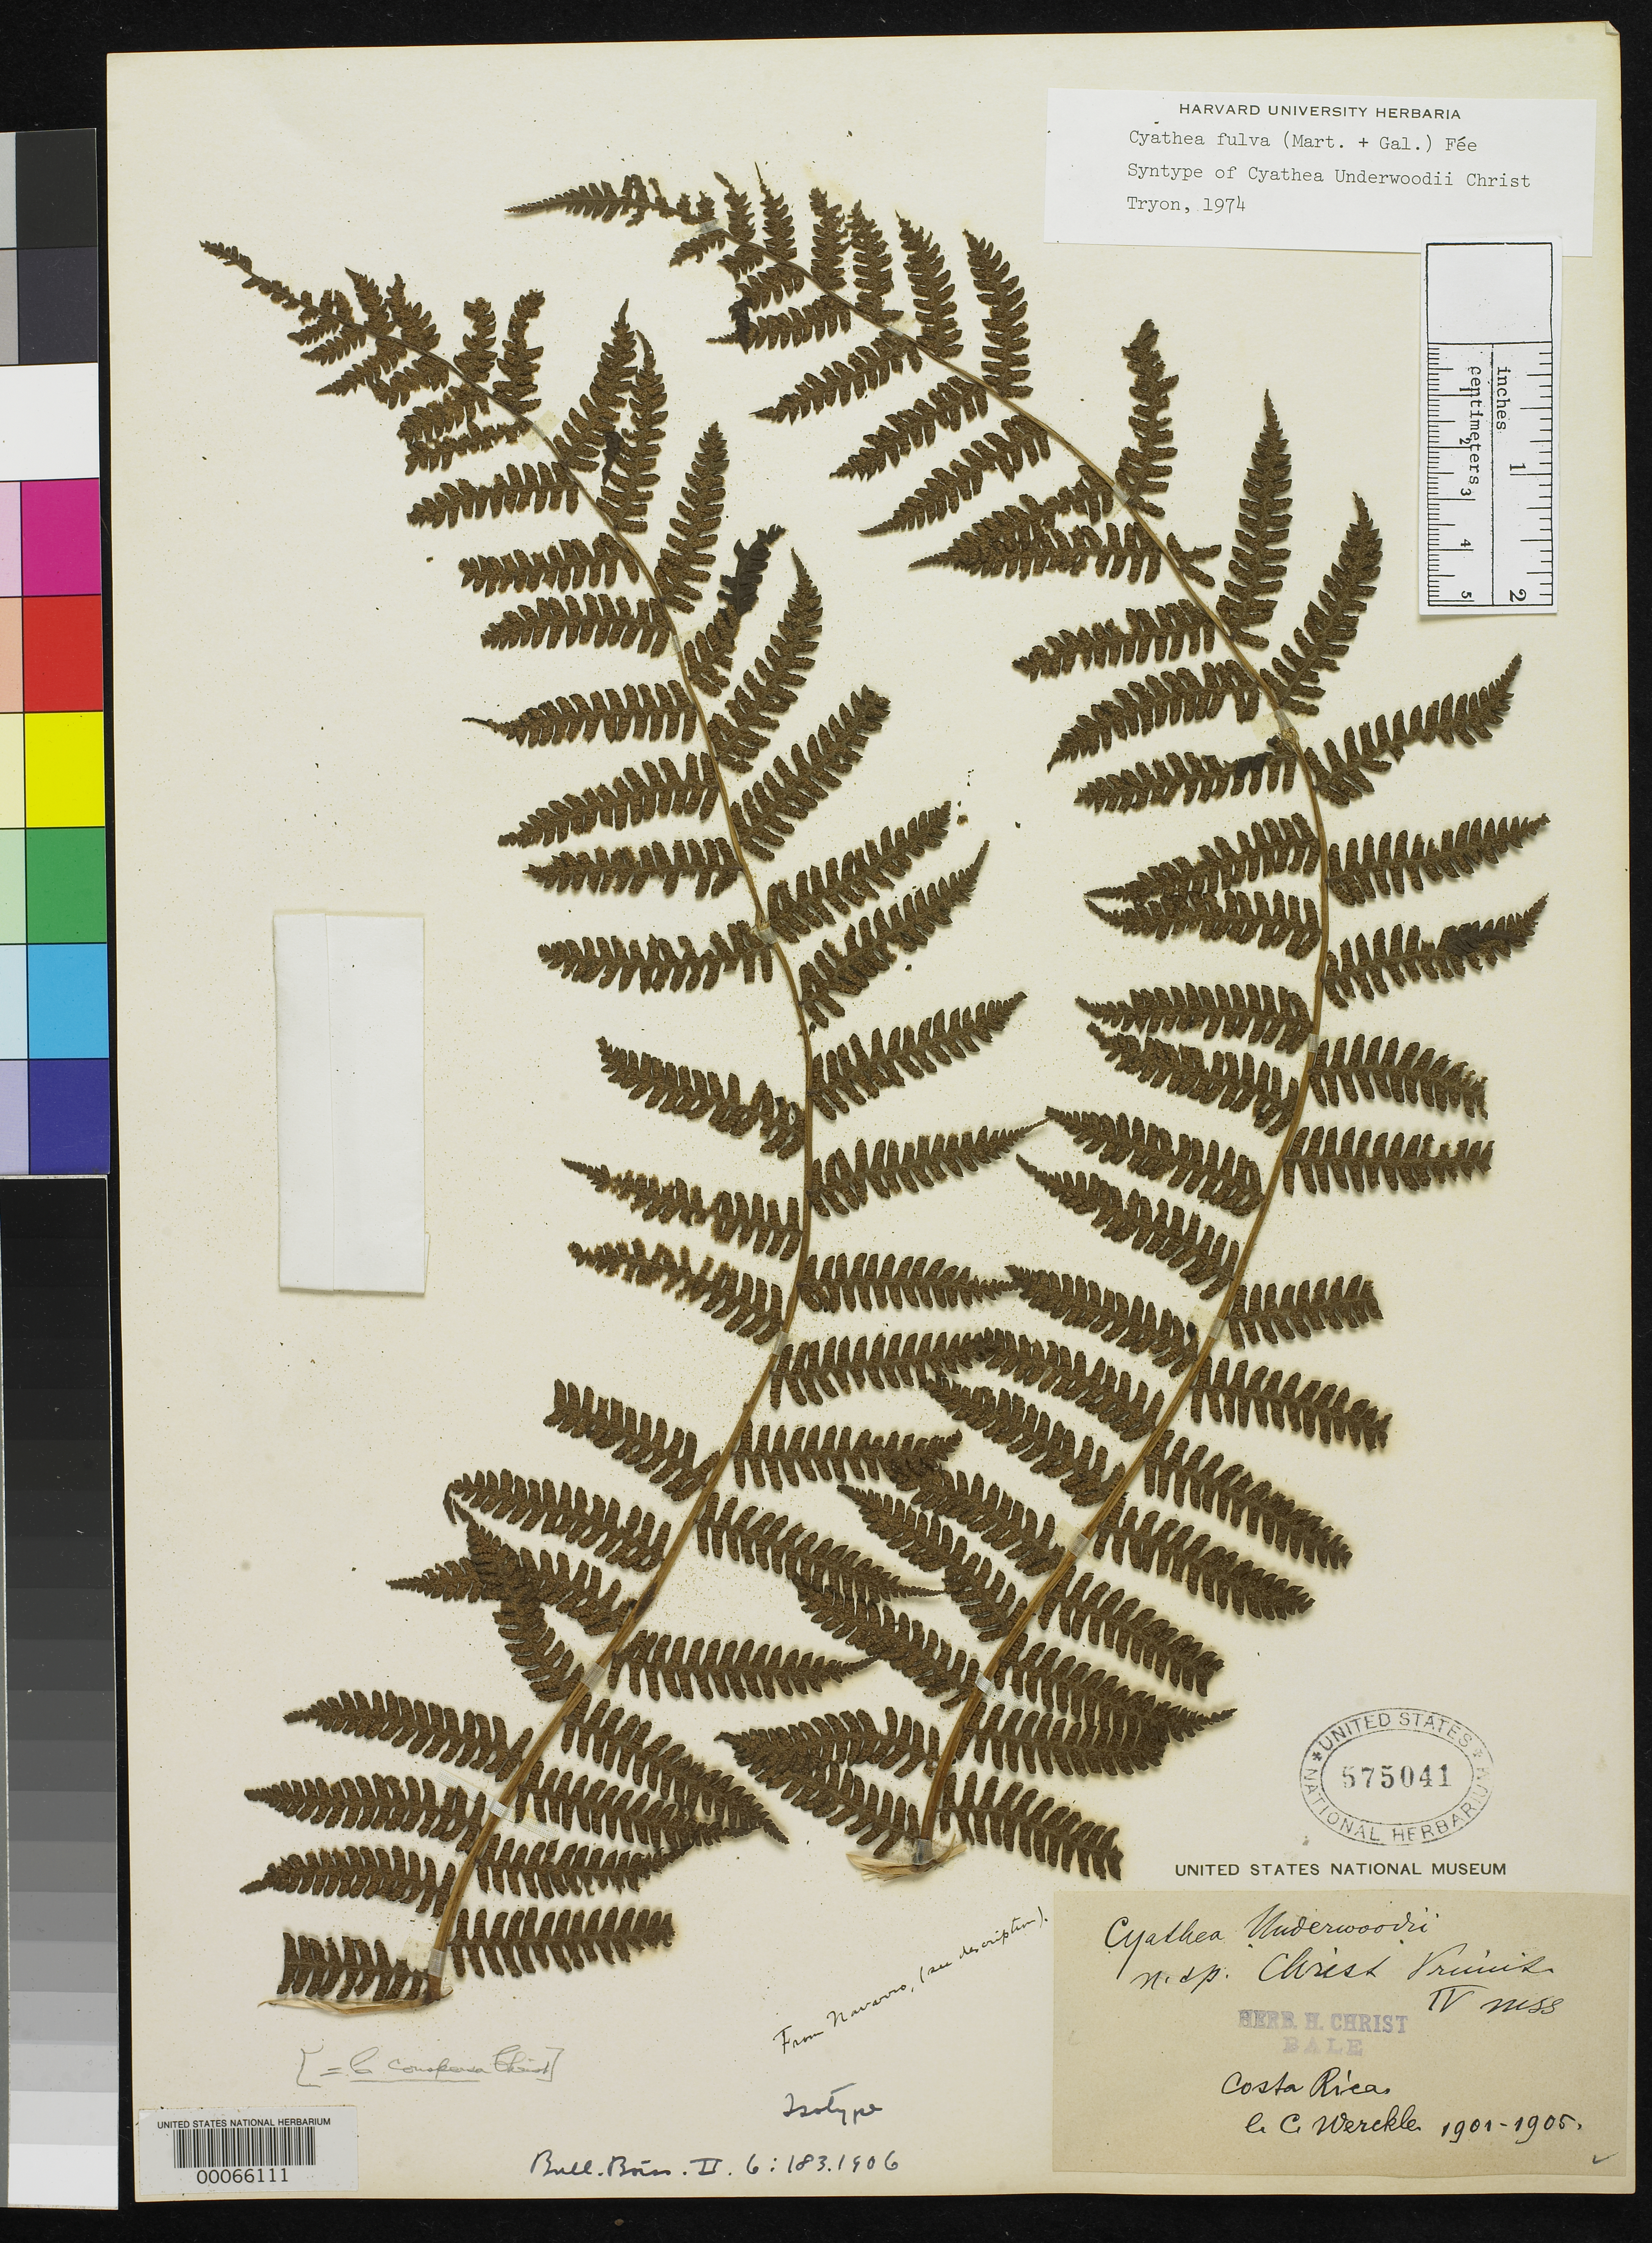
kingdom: Plantae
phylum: Tracheophyta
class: Polypodiopsida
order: Cyatheales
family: Cyatheaceae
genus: Cyathea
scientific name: Cyathea underwoodii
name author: Christ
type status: Type Collection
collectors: C. C Wercklé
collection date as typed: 1901 to -- --- 1905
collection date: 1901/1905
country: Costa Rica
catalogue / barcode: US 575041